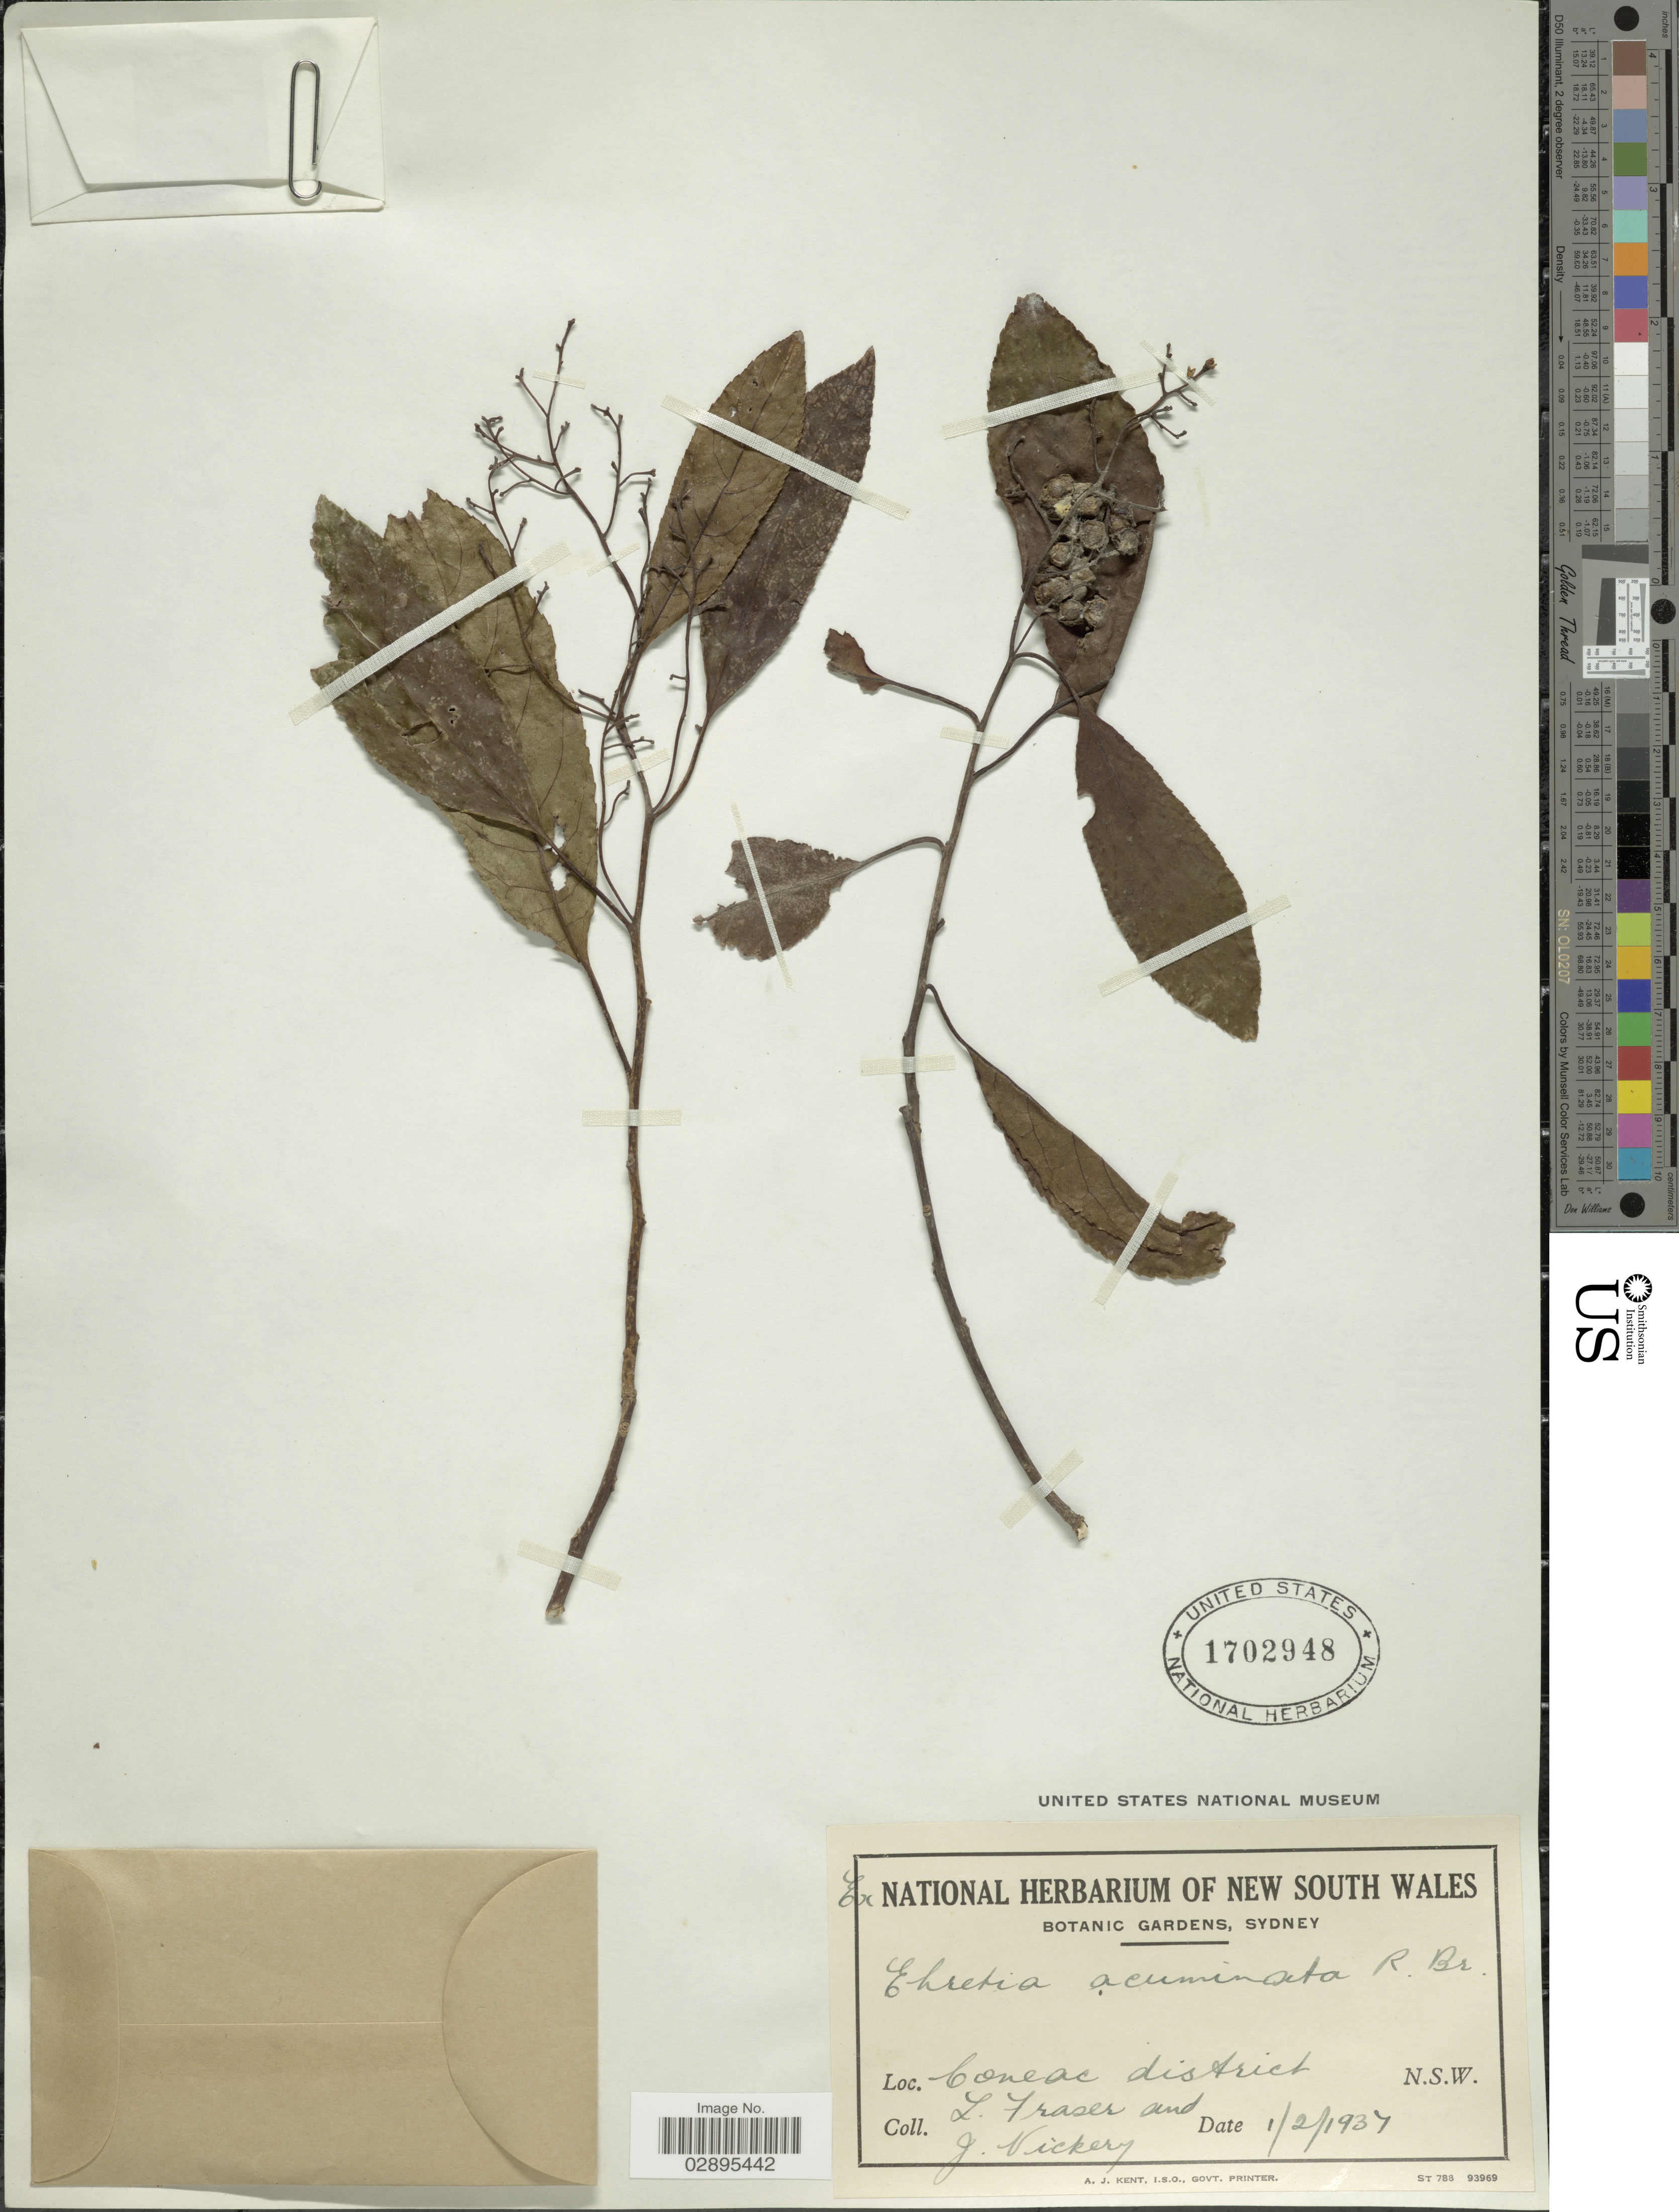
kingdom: Plantae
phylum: Tracheophyta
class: Magnoliopsida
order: Boraginales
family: Ehretiaceae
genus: Ehretia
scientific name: Ehretia acuminata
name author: R. Br.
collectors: L. Fraser & J. Vickery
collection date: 1937-02-01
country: Australia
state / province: New South Wales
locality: Coneac district.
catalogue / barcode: US 1702948